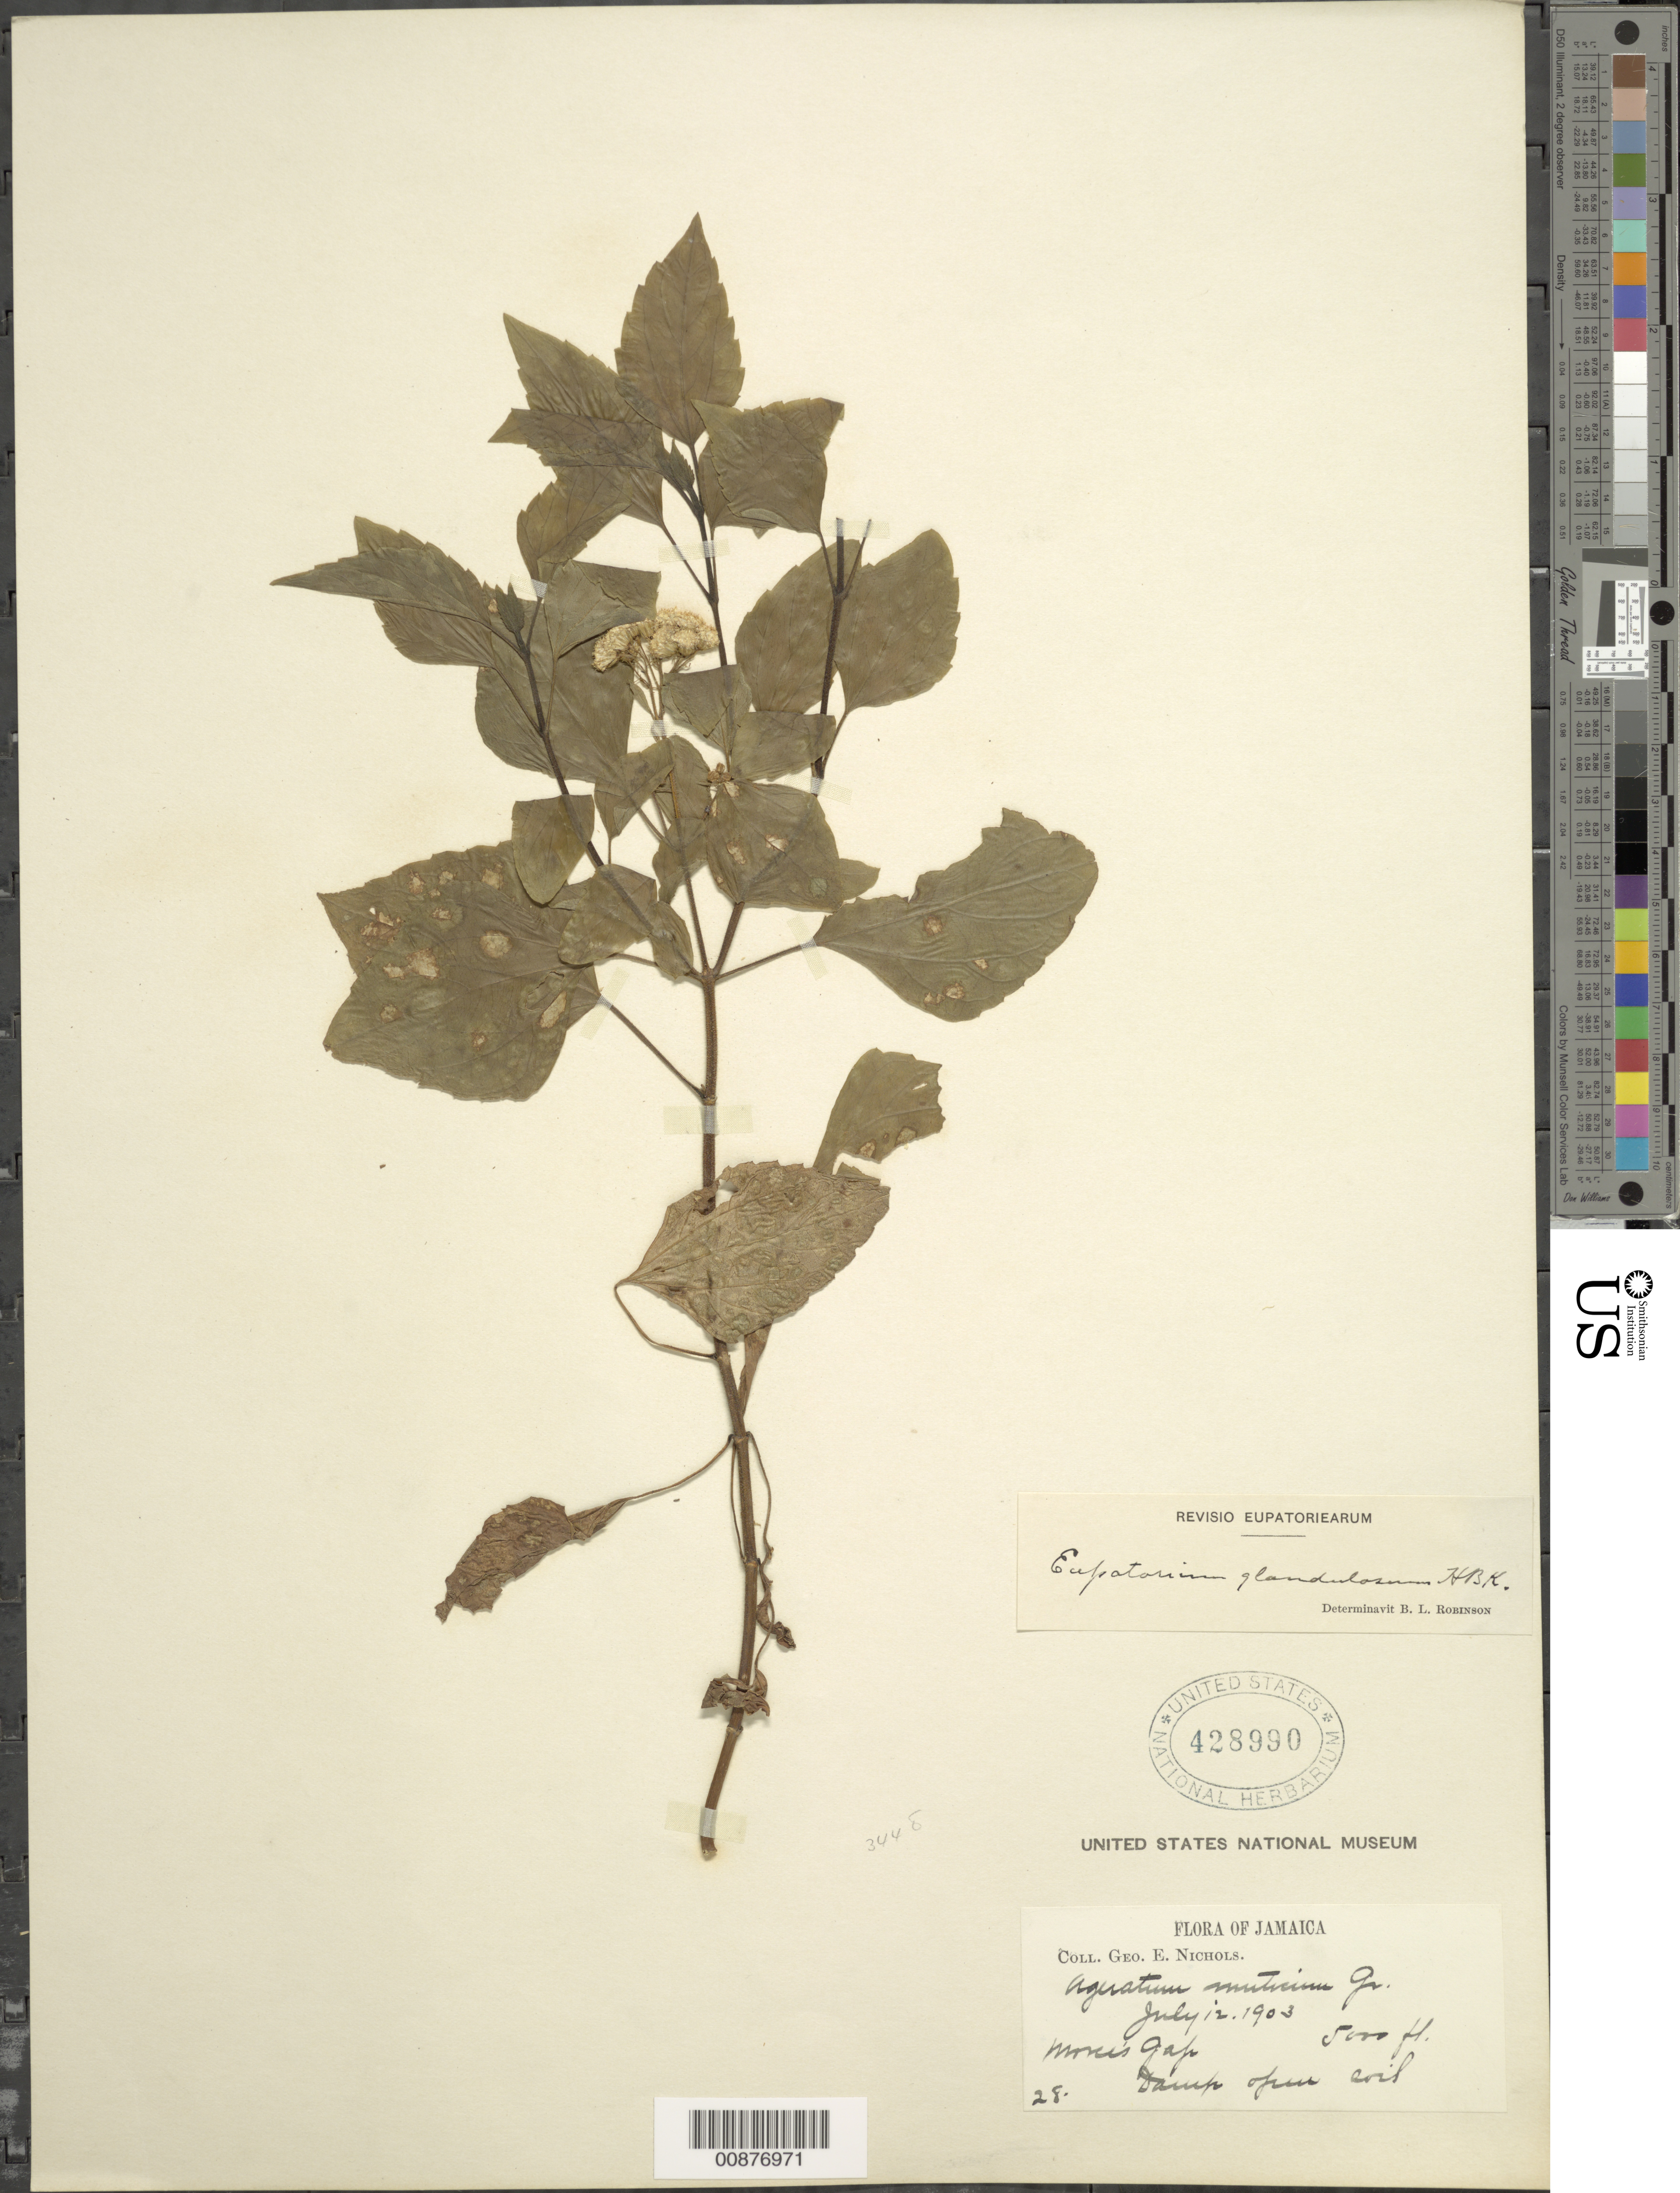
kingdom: Plantae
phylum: Tracheophyta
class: Magnoliopsida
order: Asterales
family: Asteraceae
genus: Ageratina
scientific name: Ageratina adenophora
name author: (Spreng.) R.M. King & H. Rob.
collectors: G. E. Nichols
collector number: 28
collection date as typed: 12 Jul 1903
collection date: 1903-07-12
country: Jamaica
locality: Marce's (sp?) Gap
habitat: Damp open soil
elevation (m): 1524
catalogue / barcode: US 428990